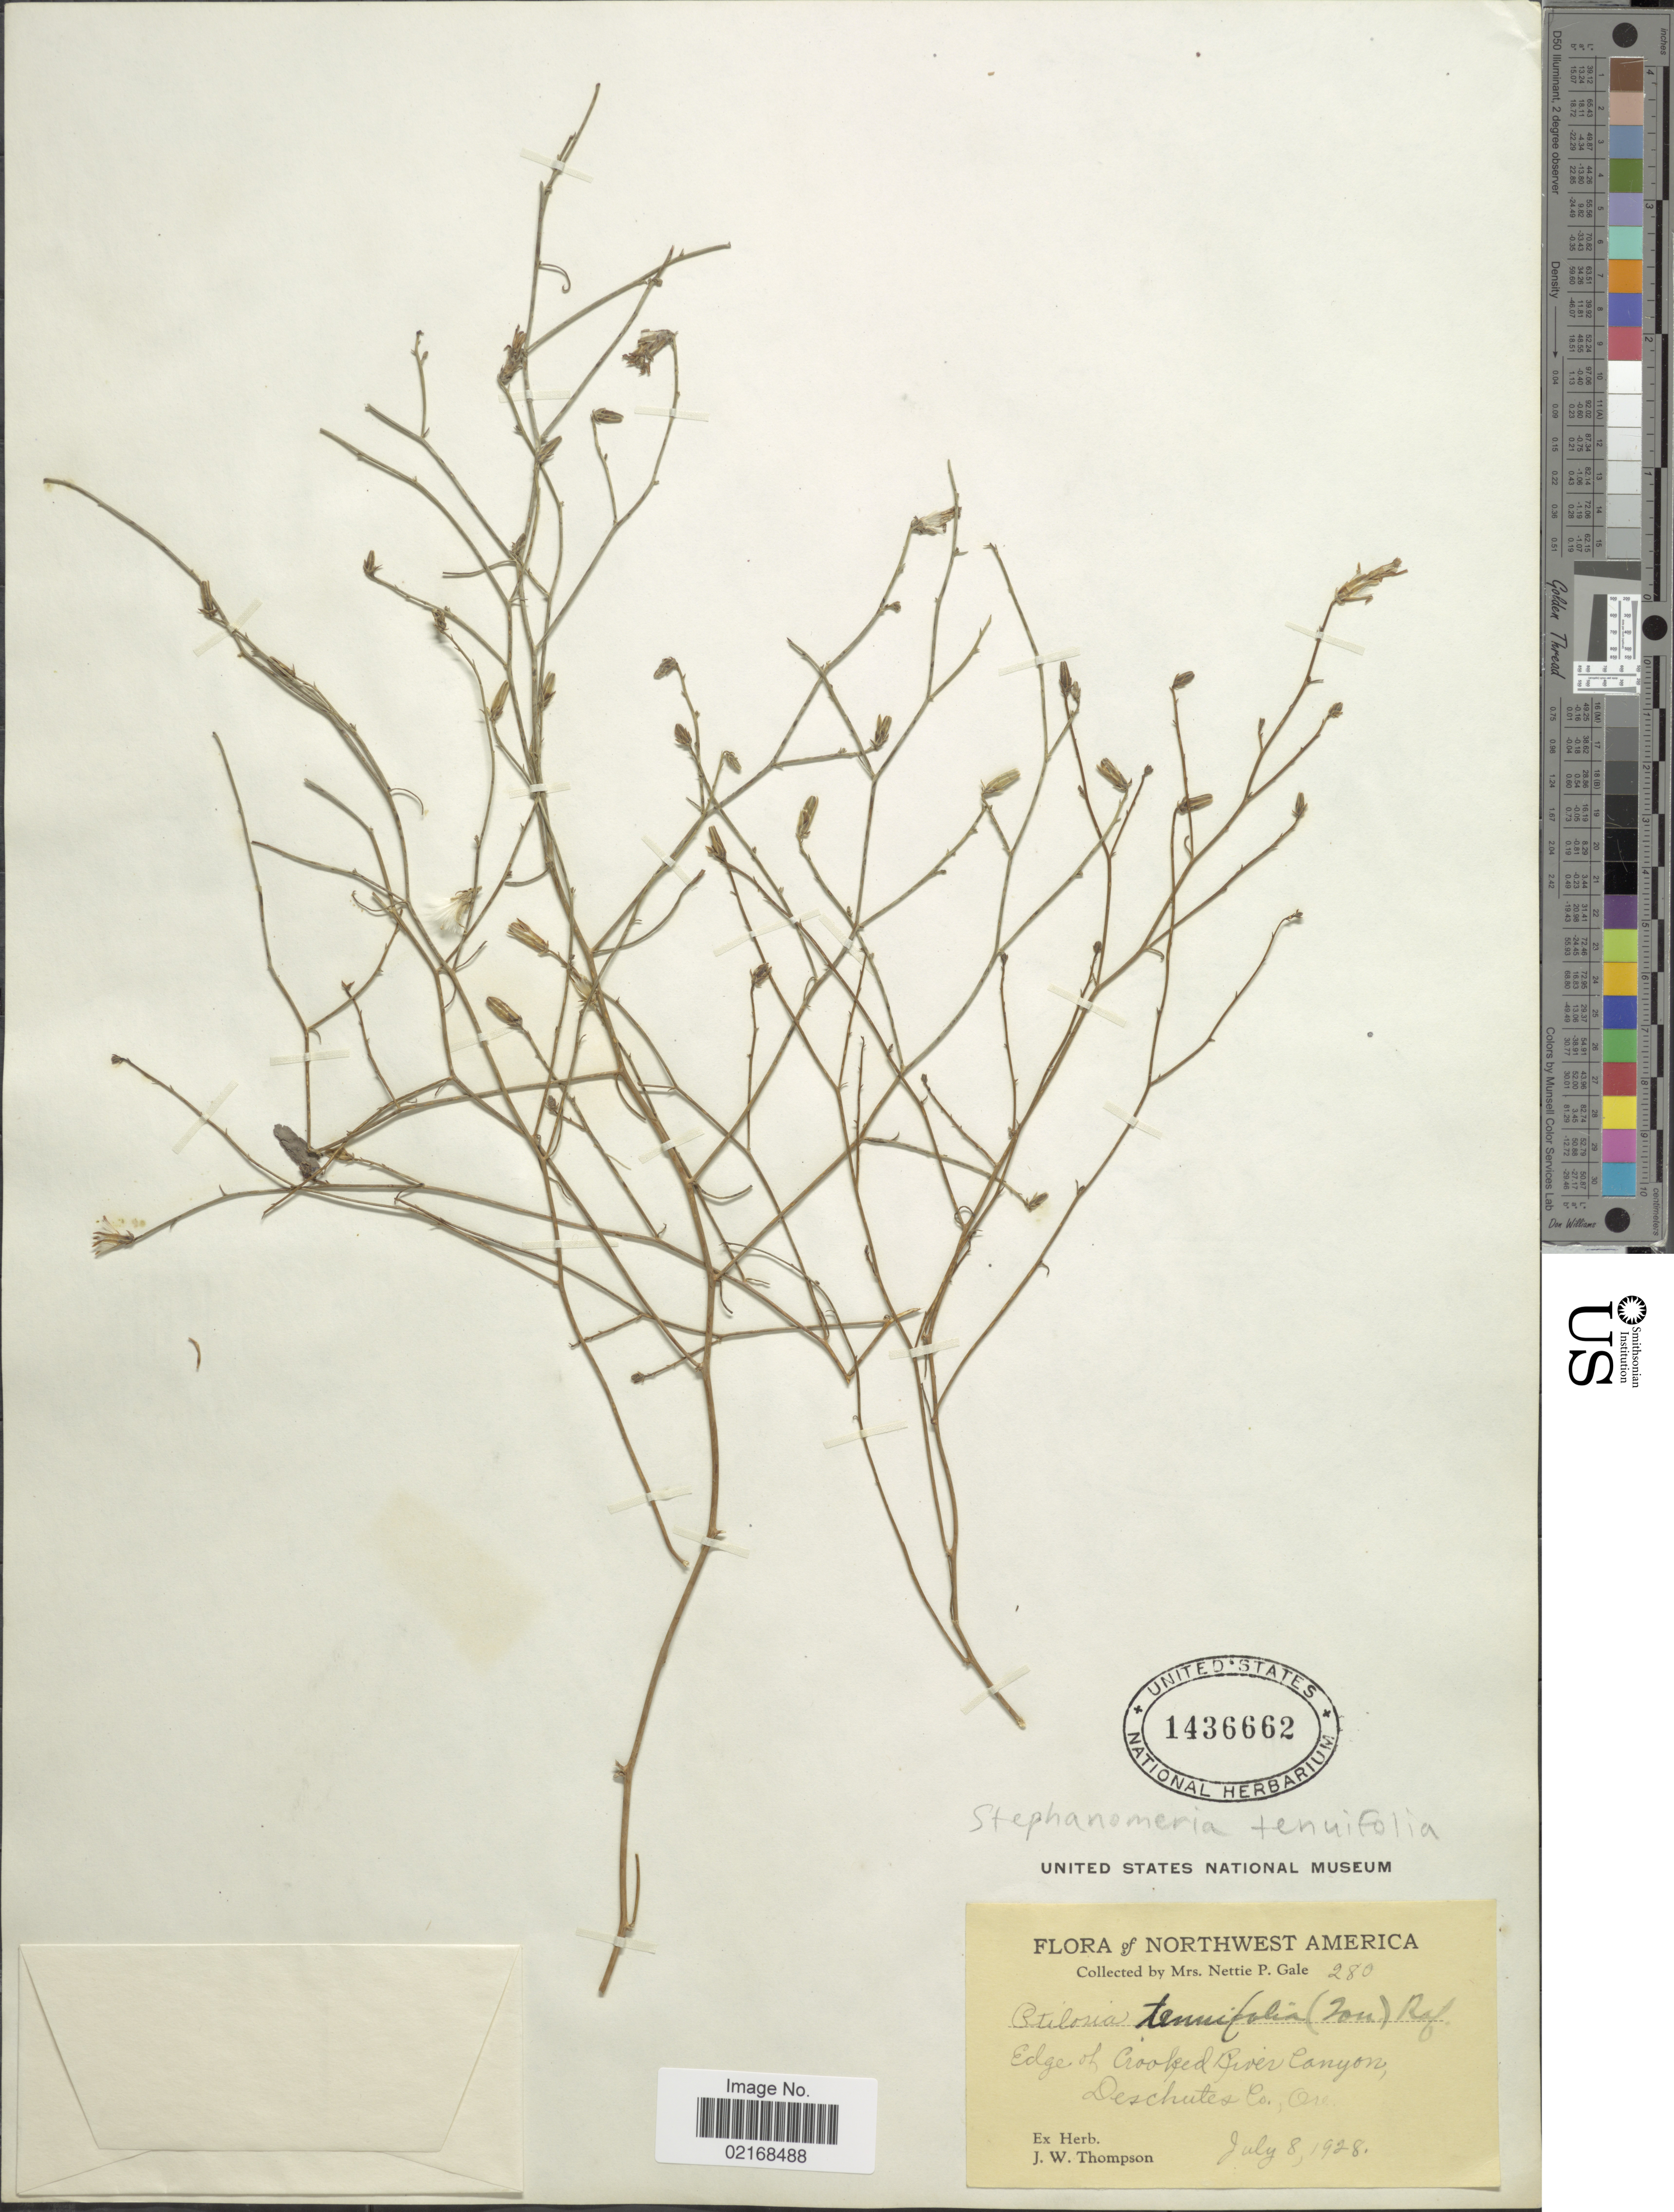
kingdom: Plantae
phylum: Tracheophyta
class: Magnoliopsida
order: Asterales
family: Asteraceae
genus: Stephanomeria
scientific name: Stephanomeria tenuifolia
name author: (Torr.) H.M. Hall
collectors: N. Gale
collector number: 280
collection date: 1928-07-08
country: United States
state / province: Oregon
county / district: Deschutes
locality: Edge of Crooked River Canyon, Deschutes Co., Ore.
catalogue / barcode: US 1436662